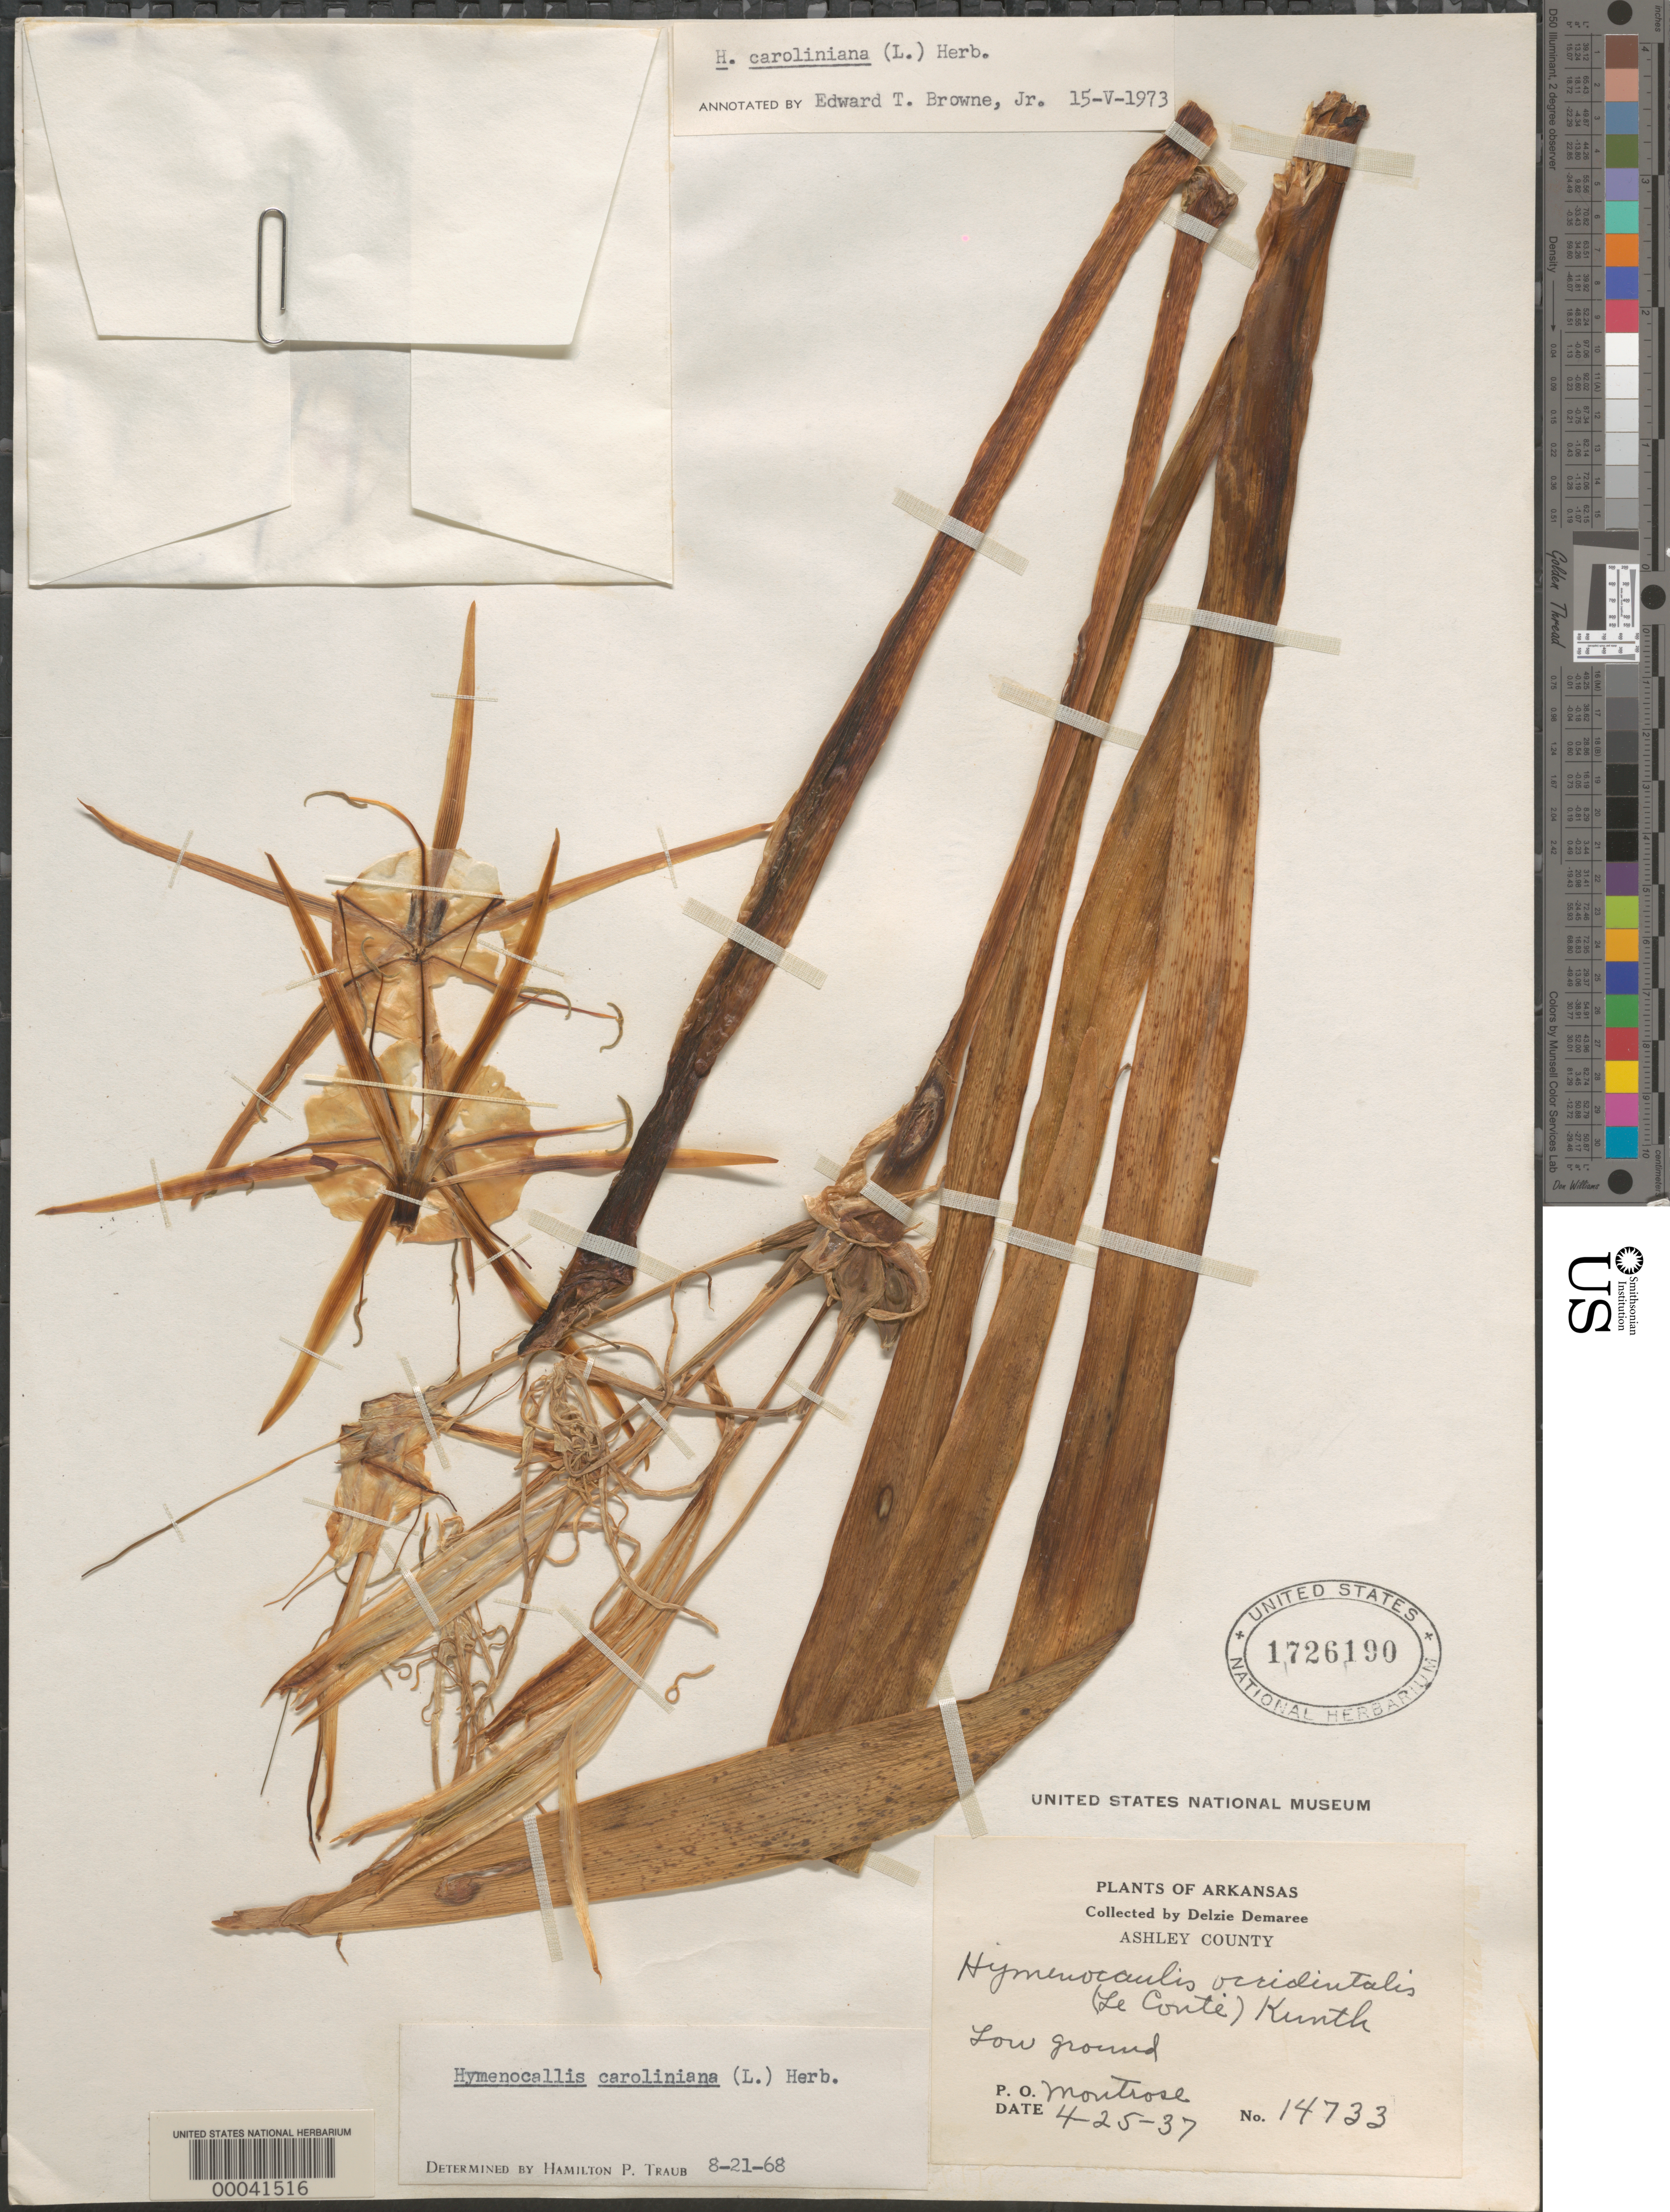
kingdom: Plantae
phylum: Tracheophyta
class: Liliopsida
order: Asparagales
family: Amaryllidaceae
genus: Hymenocallis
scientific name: Hymenocallis caroliniana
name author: (L.) Herb.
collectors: D. Demaree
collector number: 14733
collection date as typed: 25 Apr 1937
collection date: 1937-04-25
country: United States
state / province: Arkansas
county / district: Ashley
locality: Montrose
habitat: Low ground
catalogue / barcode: US 1726190